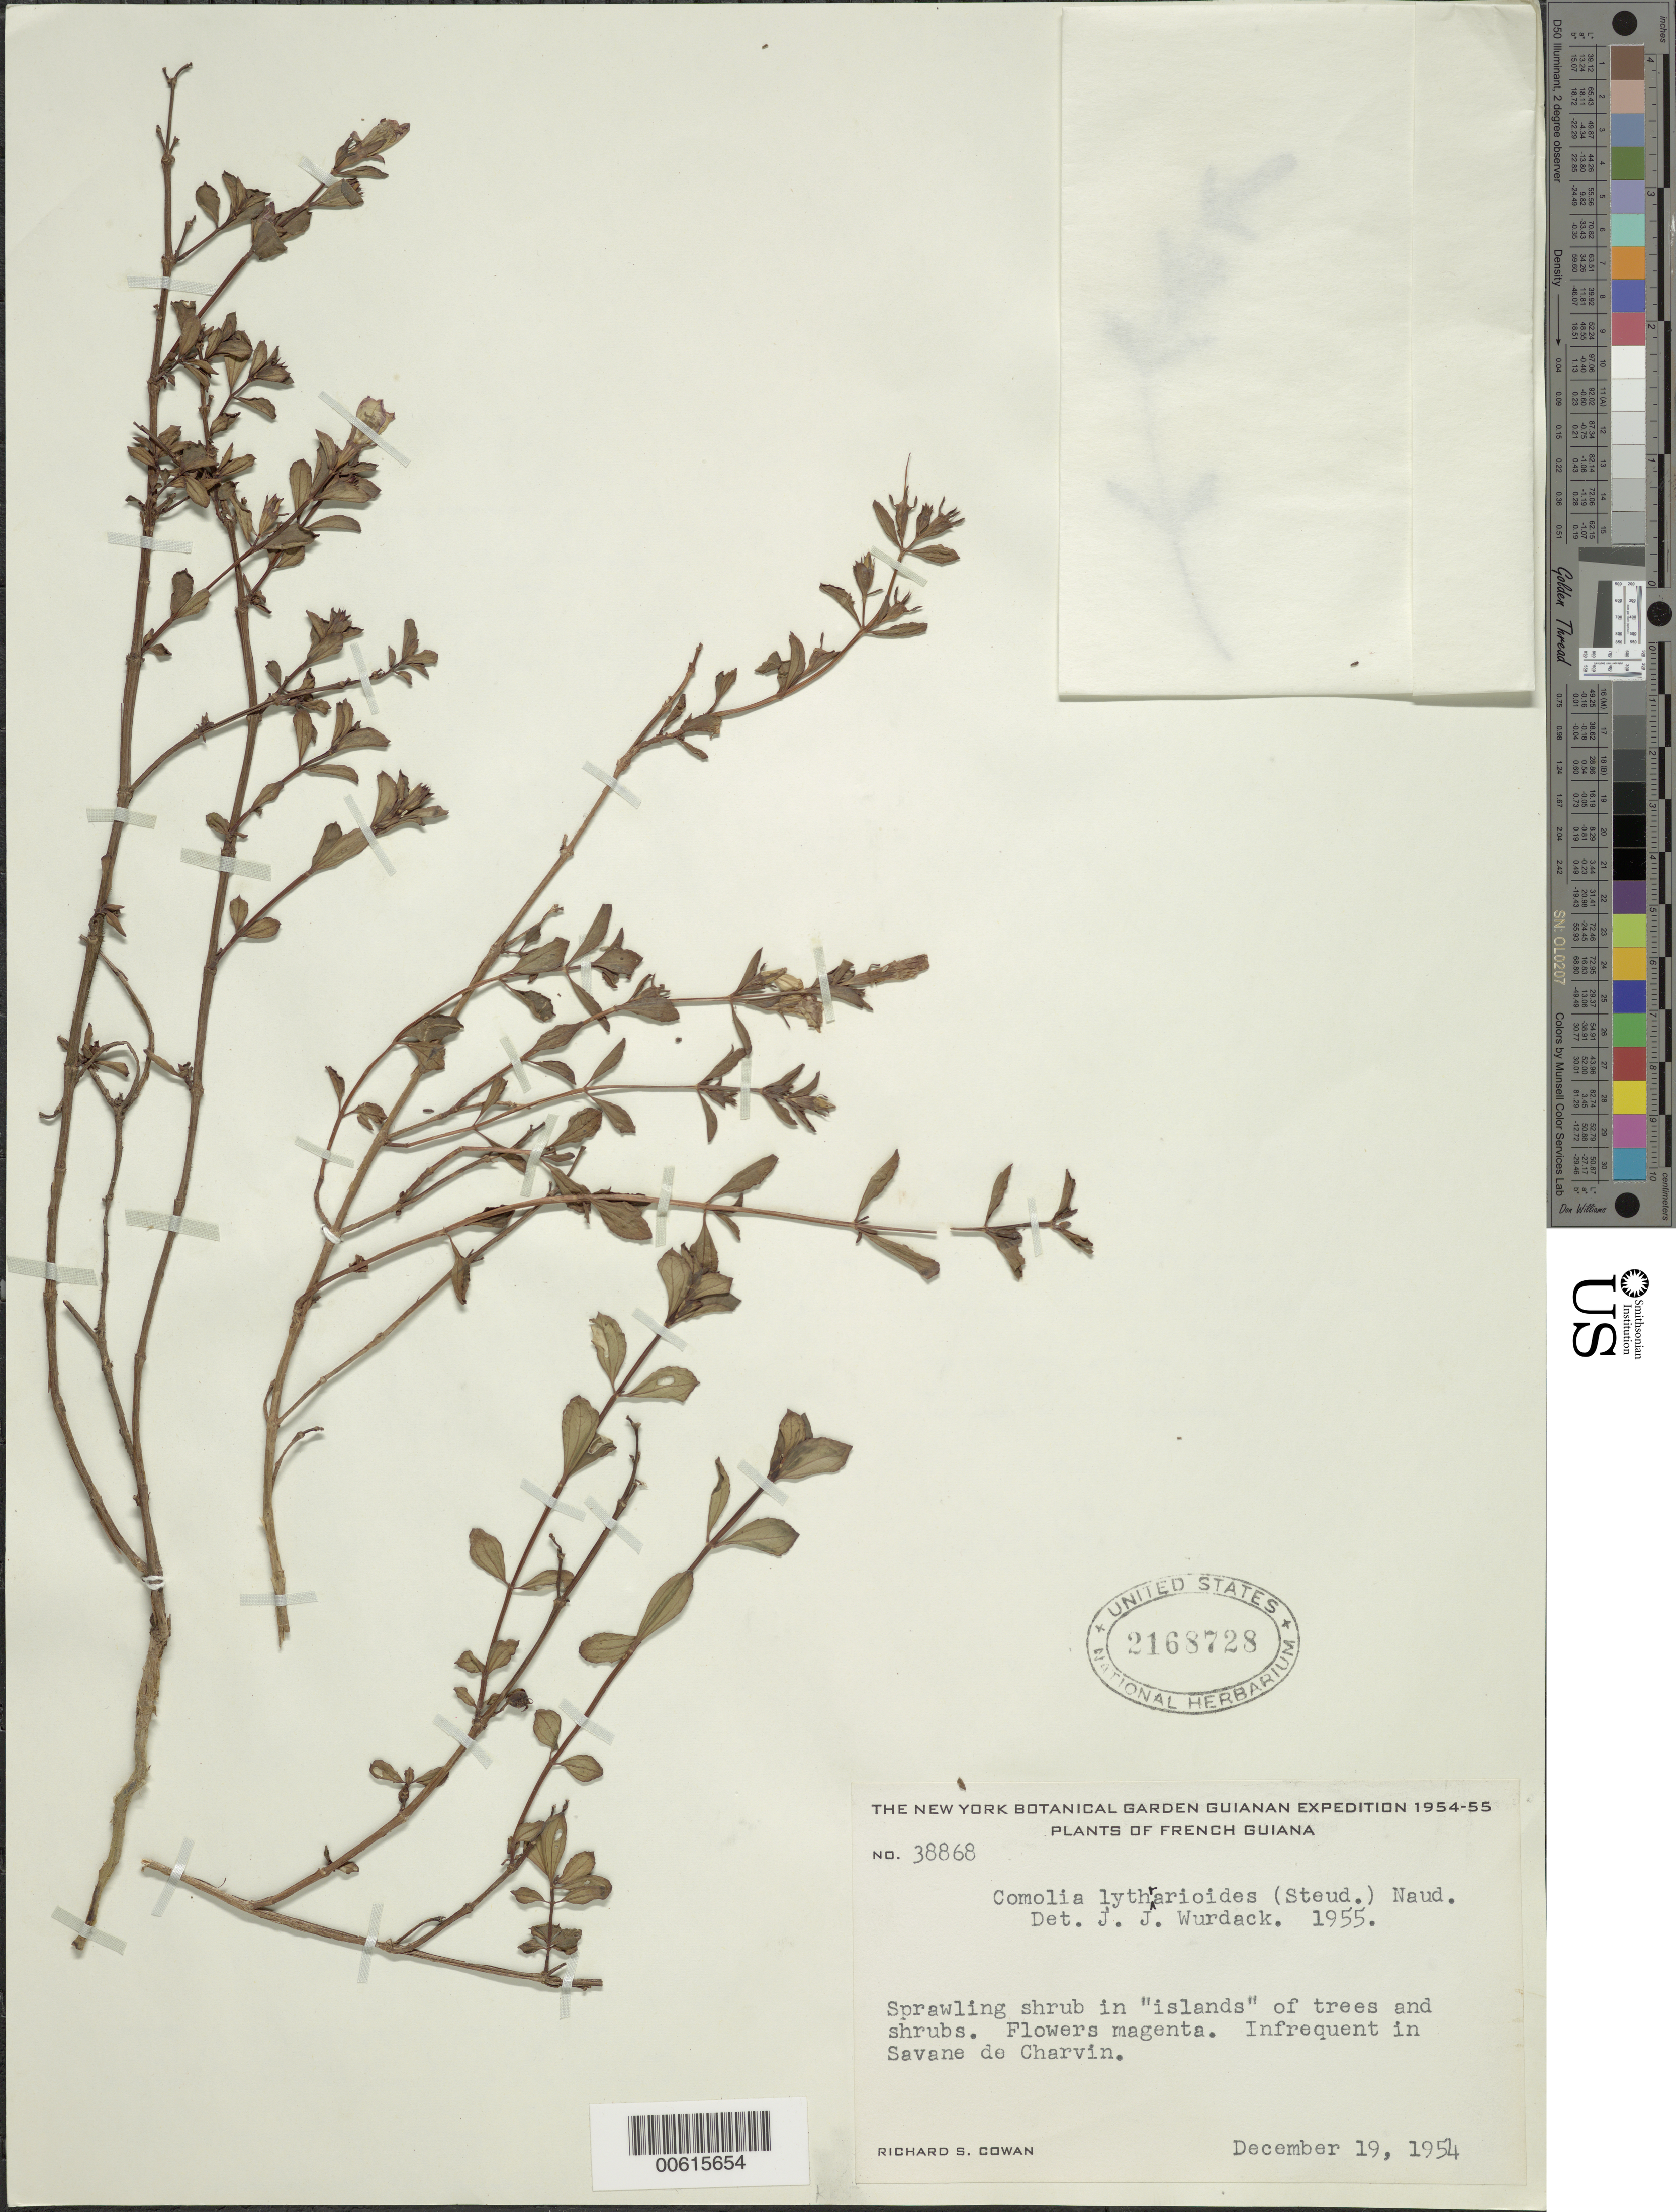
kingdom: Plantae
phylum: Tracheophyta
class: Magnoliopsida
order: Myrtales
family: Melastomataceae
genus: Comolia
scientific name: Comolia lythrarioides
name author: (Steud.) Naudin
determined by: Nunes da Silva, Diego, (RB), Jardim Botanico do Rio de Janeiro - Herbario (BRAZIL)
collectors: R. S. Cowan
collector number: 38868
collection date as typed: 19-Dec-54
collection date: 1954-12-19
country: French Guiana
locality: Savane de Charvin, near St. Laurent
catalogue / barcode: US 2168728